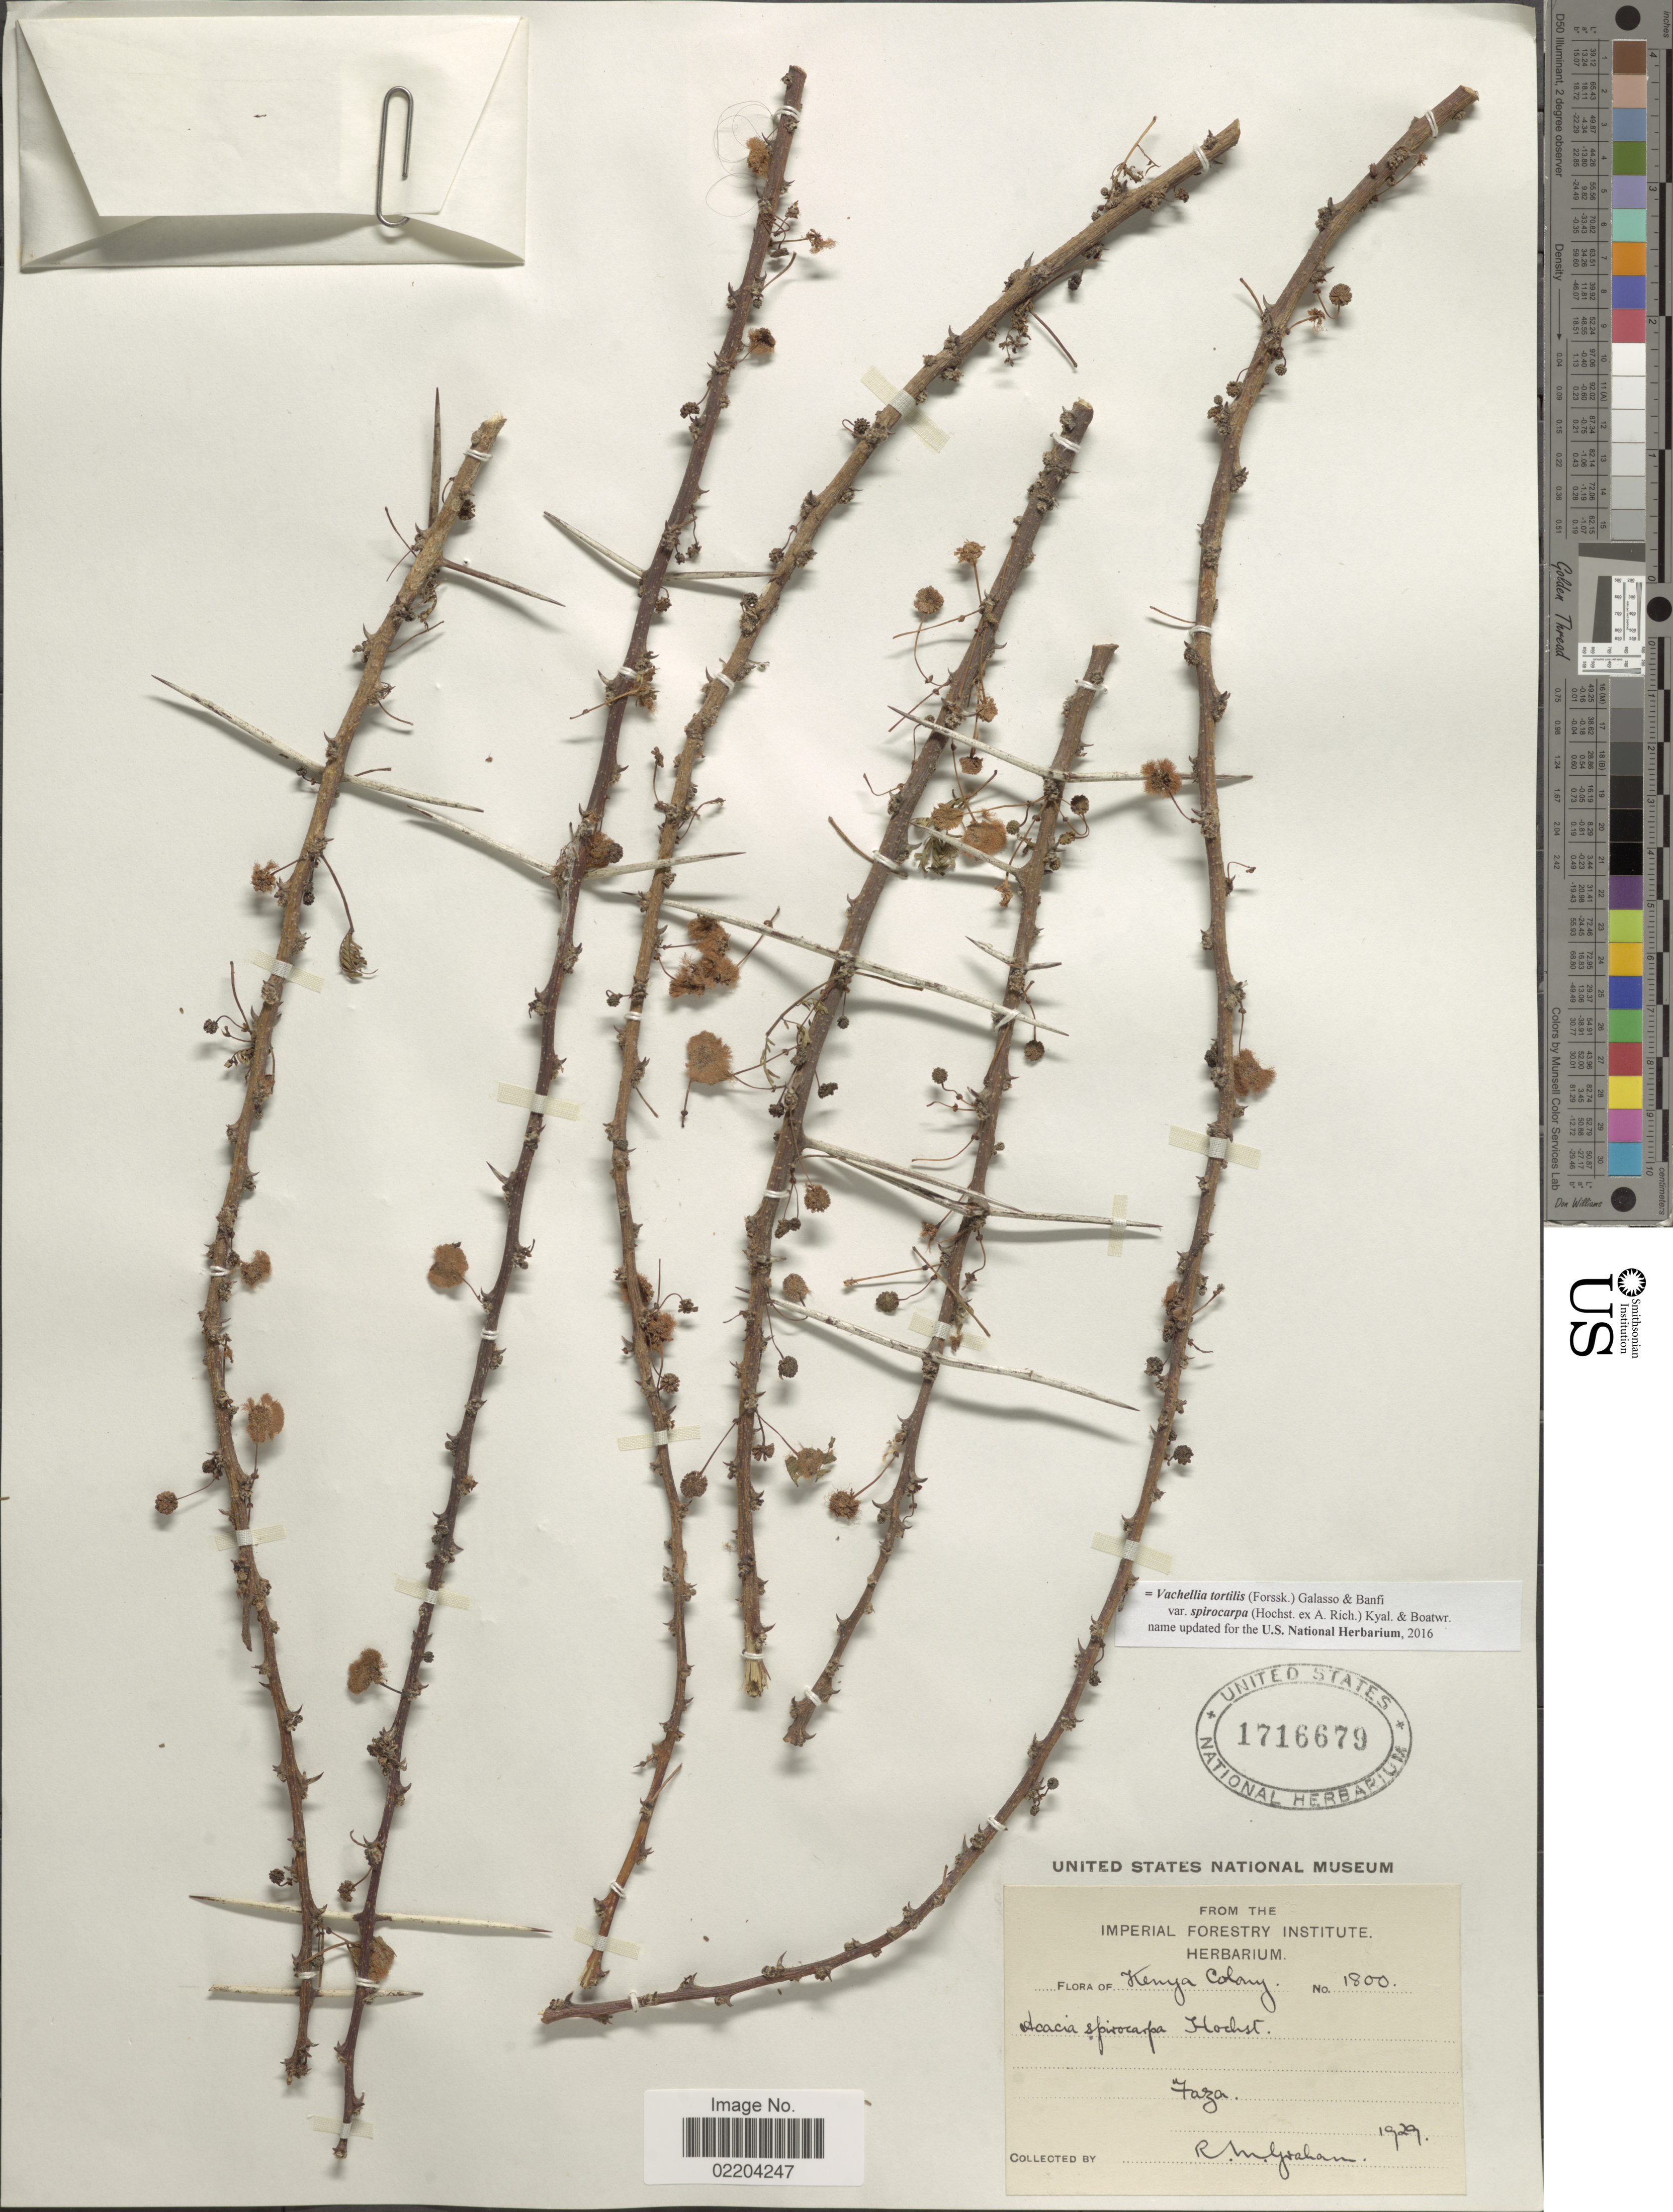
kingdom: Plantae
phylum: Tracheophyta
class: Magnoliopsida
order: Fabales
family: Fabaceae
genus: Vachellia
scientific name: Vachellia tortilis subsp. spirocarpa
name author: (Hochst. ex A. Rich.) Kyal. & Boatwr.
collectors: R. M. Graham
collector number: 1800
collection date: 1929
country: Kenya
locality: Kenya Colony. Faza.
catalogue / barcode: US 1716679